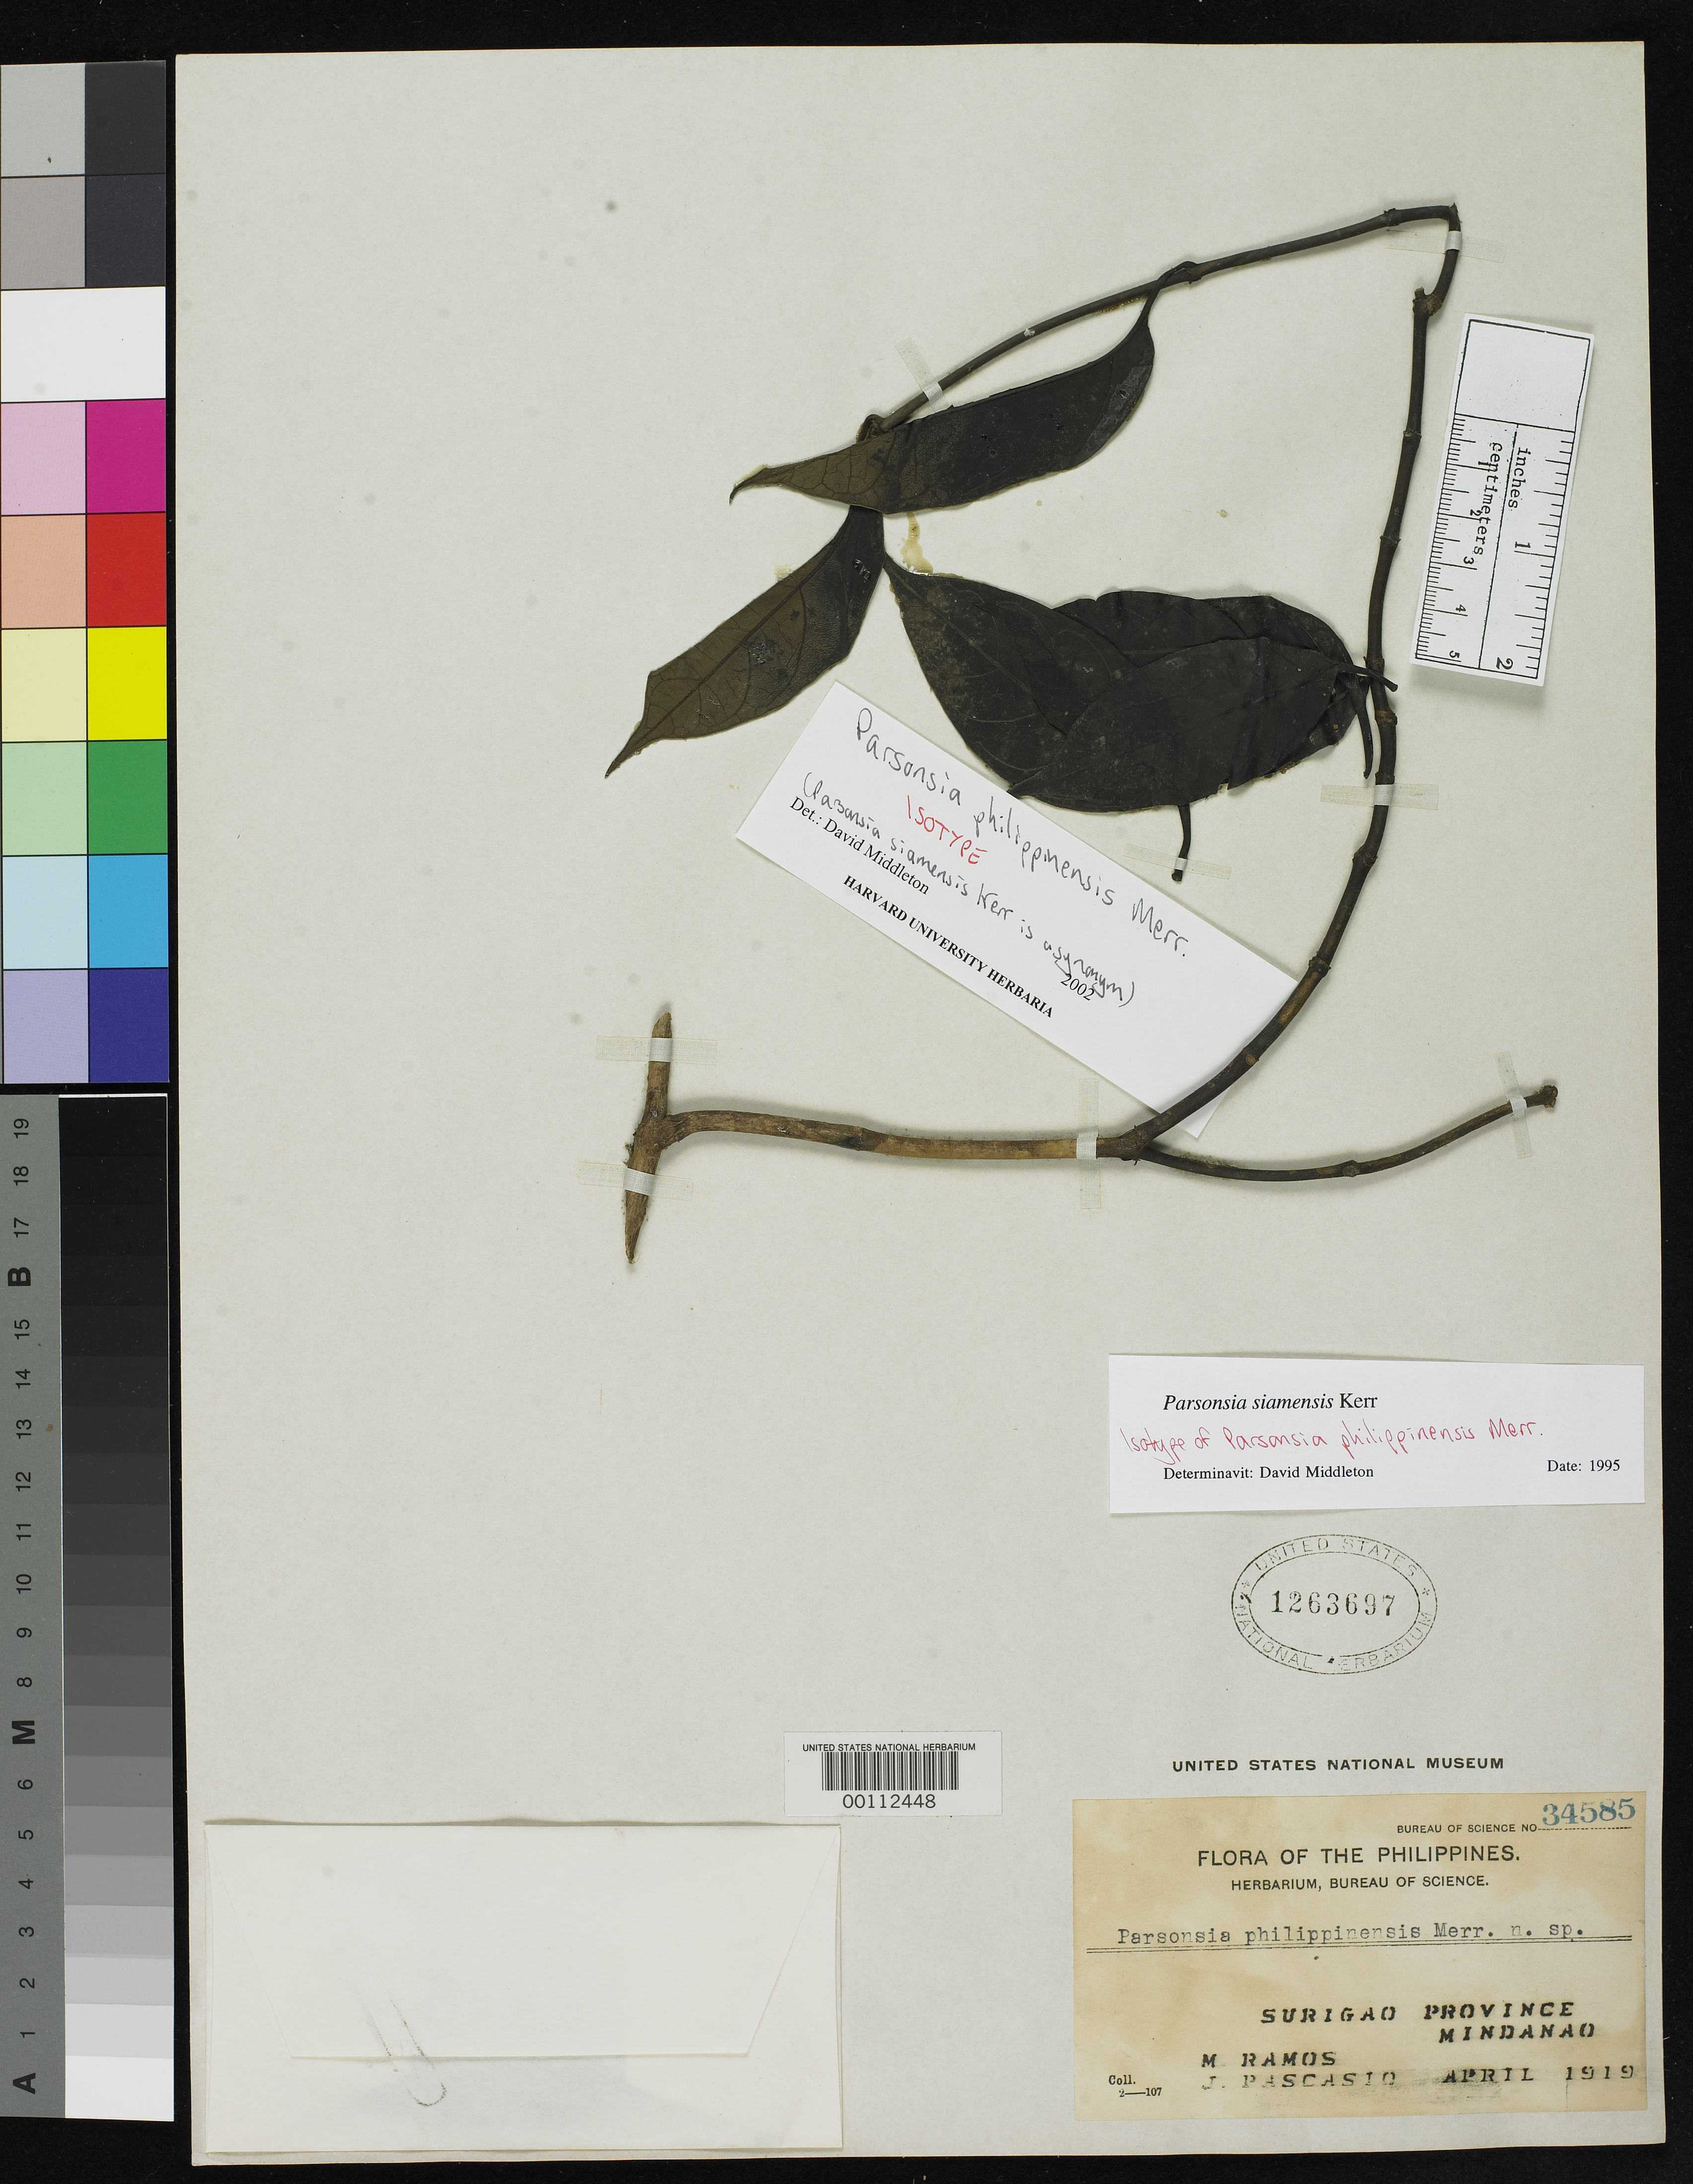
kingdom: Plantae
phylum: Tracheophyta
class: Magnoliopsida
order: Gentianales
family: Apocynaceae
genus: Parsonsia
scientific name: Parsonsia philippinensis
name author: Merr.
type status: Isotype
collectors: M. Ramos & J. Pascasio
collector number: Bur. Sci. 34585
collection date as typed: Apr 1919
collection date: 1919-04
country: Philippines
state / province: Caraga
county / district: Surigao del Norte / Surigao del Sur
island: Mindanao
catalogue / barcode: US 1263697